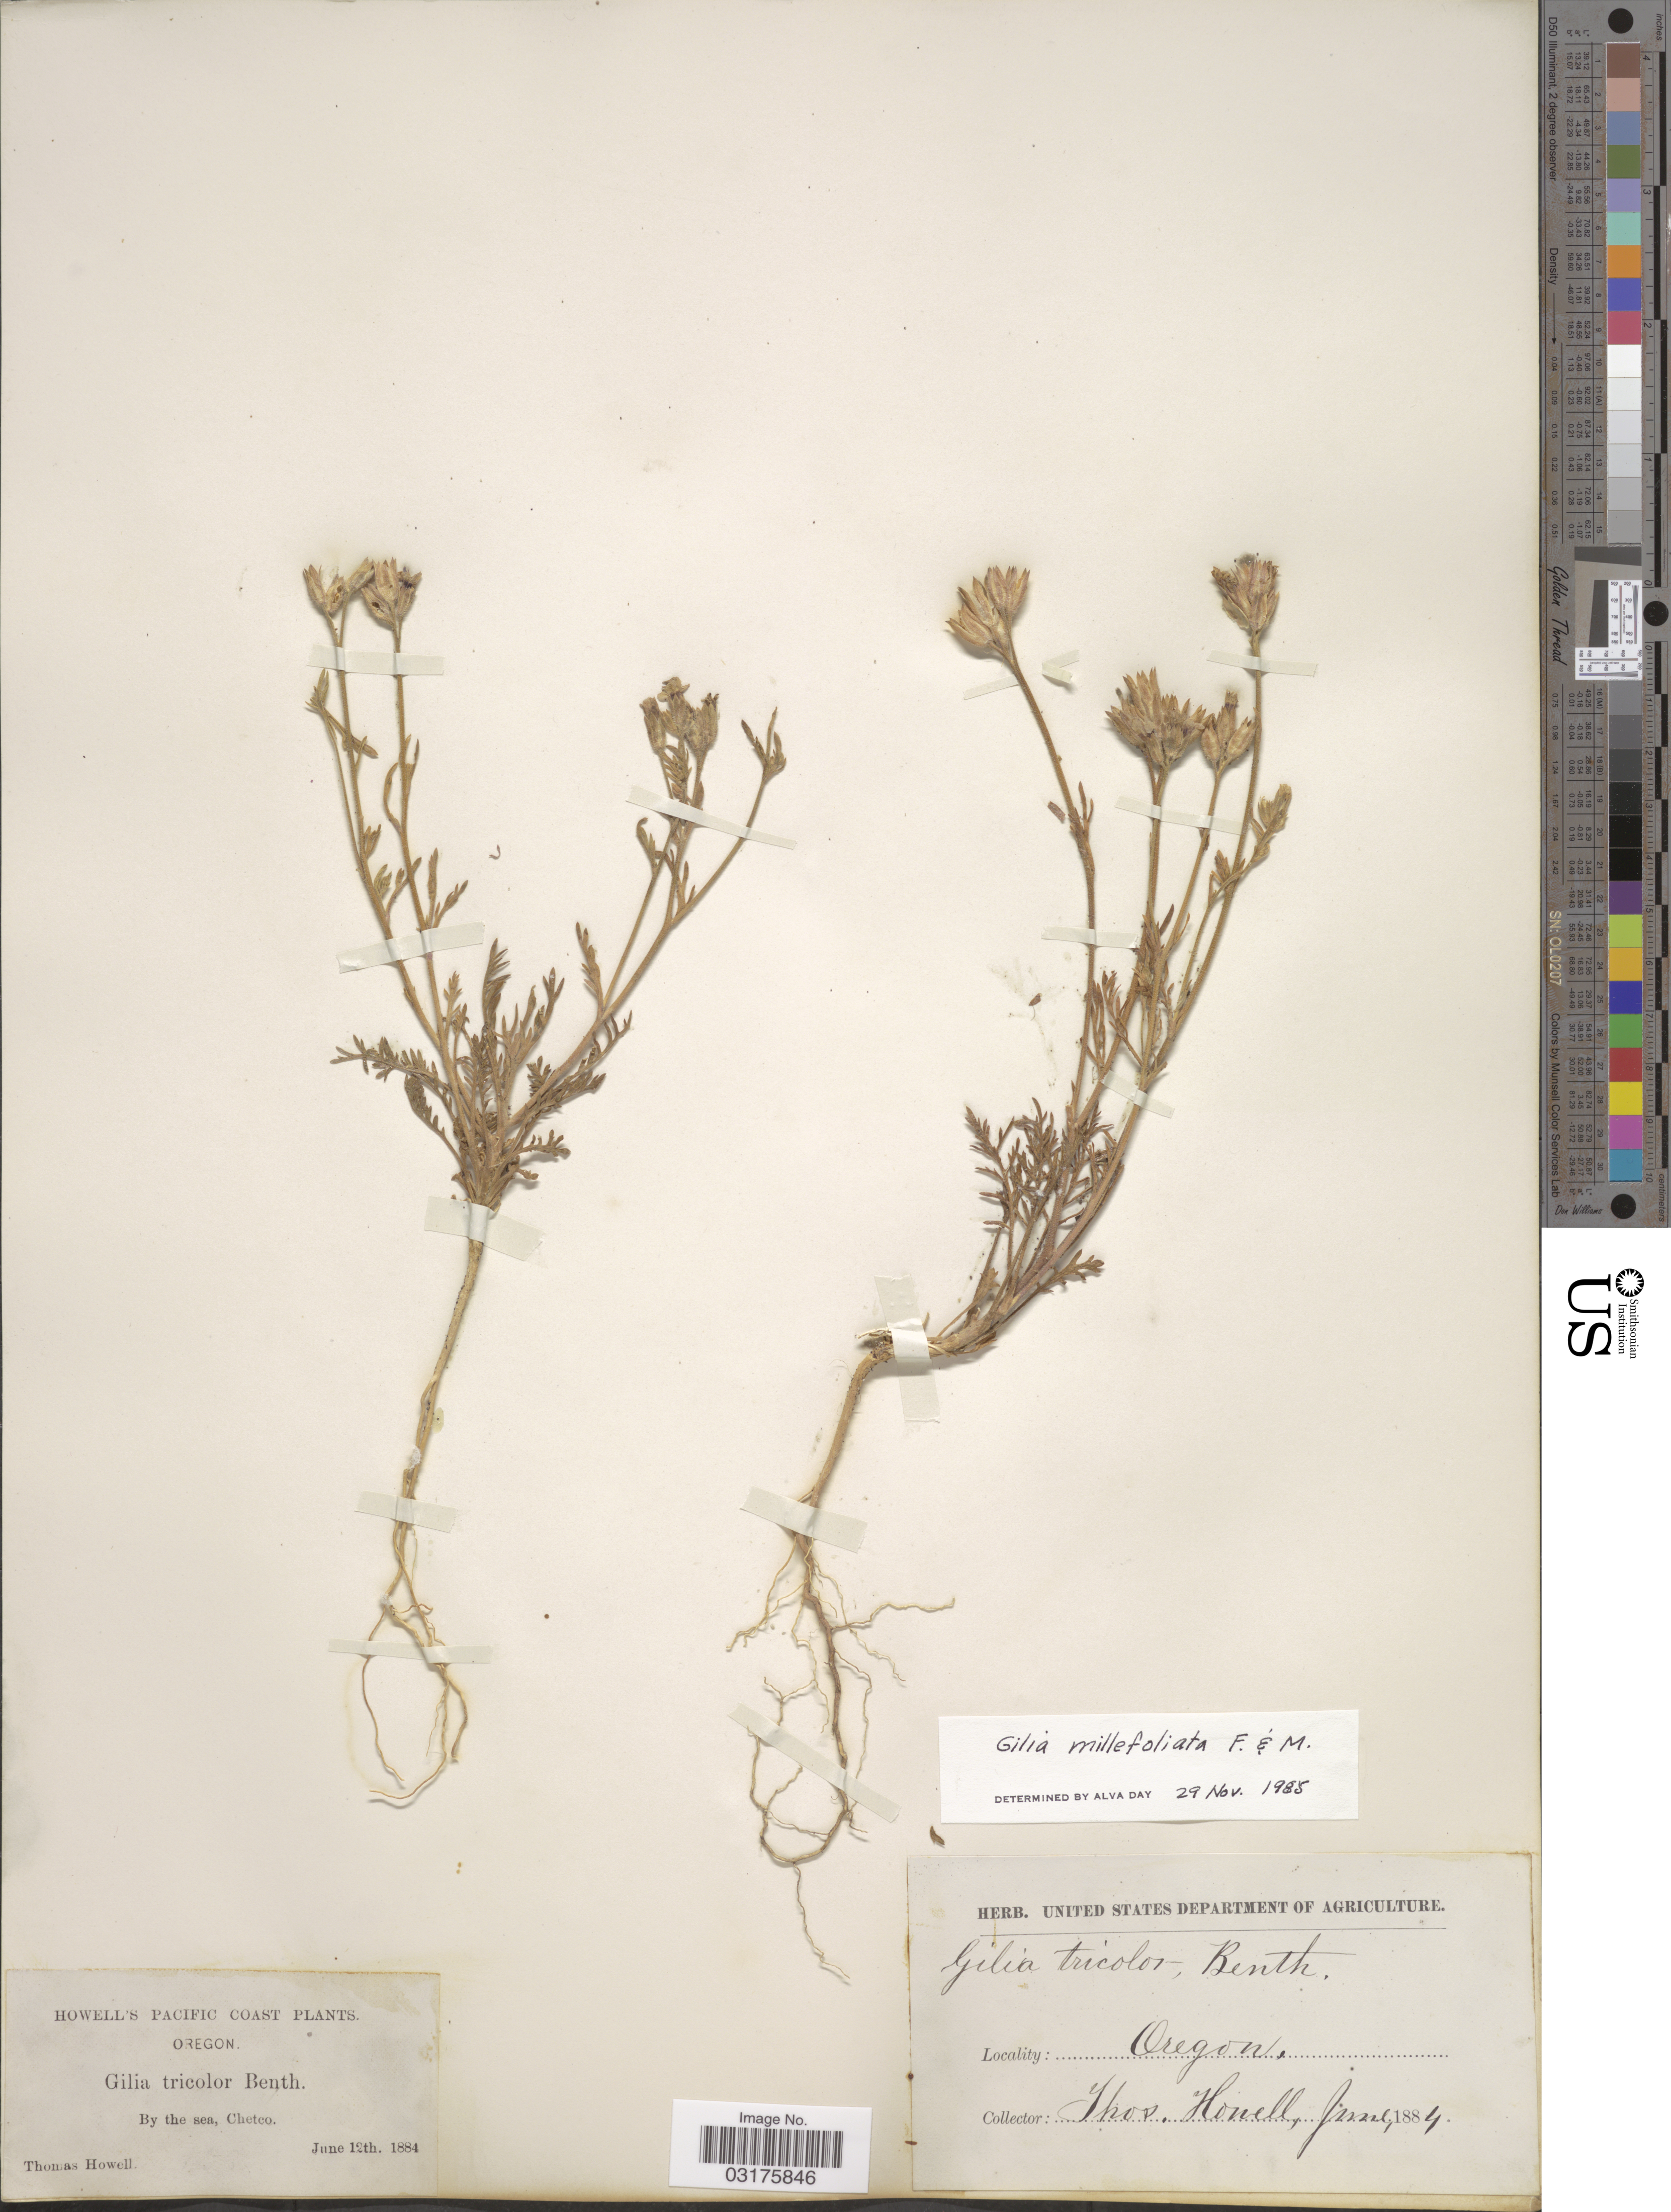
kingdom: Plantae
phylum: Tracheophyta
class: Magnoliopsida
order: Ericales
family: Polemoniaceae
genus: Gilia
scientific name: Gilia millefoliata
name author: Fisch. & C.A. Mey.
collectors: T. Howell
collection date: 1884-06-12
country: United States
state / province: Oregon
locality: Pacific Coast. By the sea, Chetco.